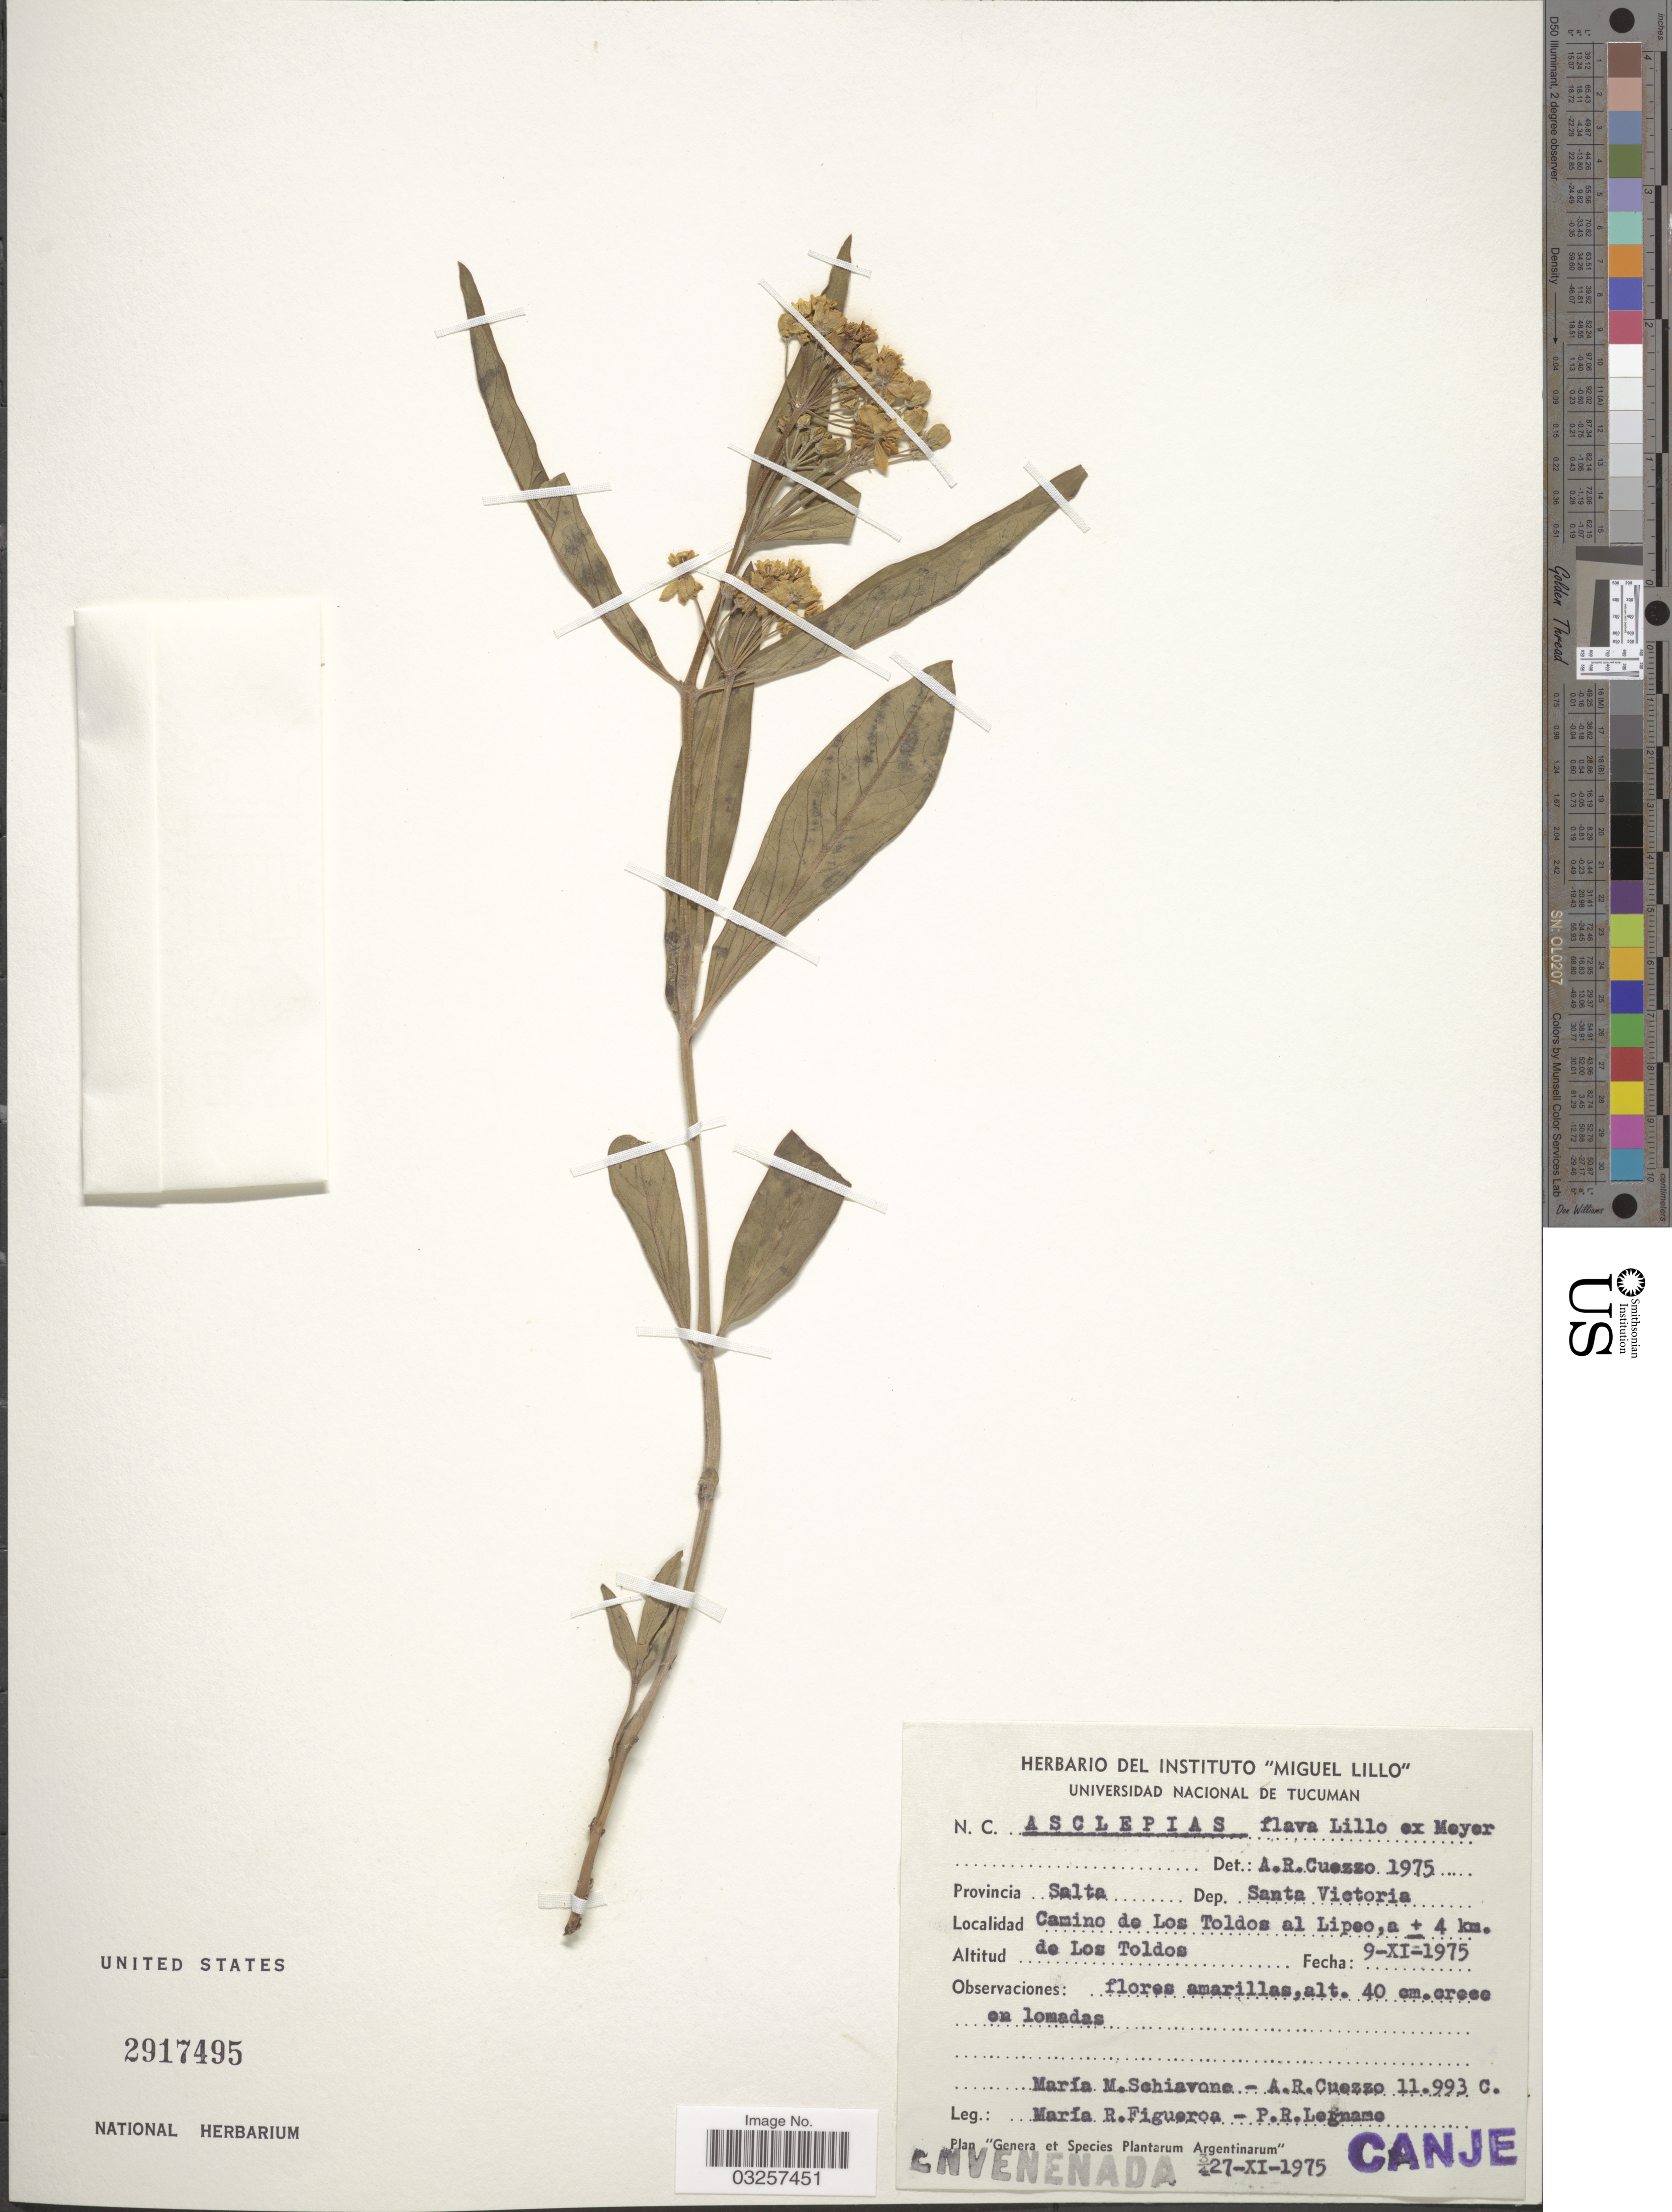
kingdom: Plantae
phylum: Tracheophyta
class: Magnoliopsida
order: Gentianales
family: Apocynaceae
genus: Asclepias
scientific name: Asclepias flava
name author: N.E. Br.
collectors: M. Schiavone, A. Cuezzo, M. Figueroa & P. R. Legname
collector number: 11993C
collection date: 1975-11-09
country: Argentina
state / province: Salta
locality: Provincia Salta. Dep. Santa Victoria. Camino de Los Toldos al Lipeo, a ± 4 km. de Los Toldos.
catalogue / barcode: US 2917495